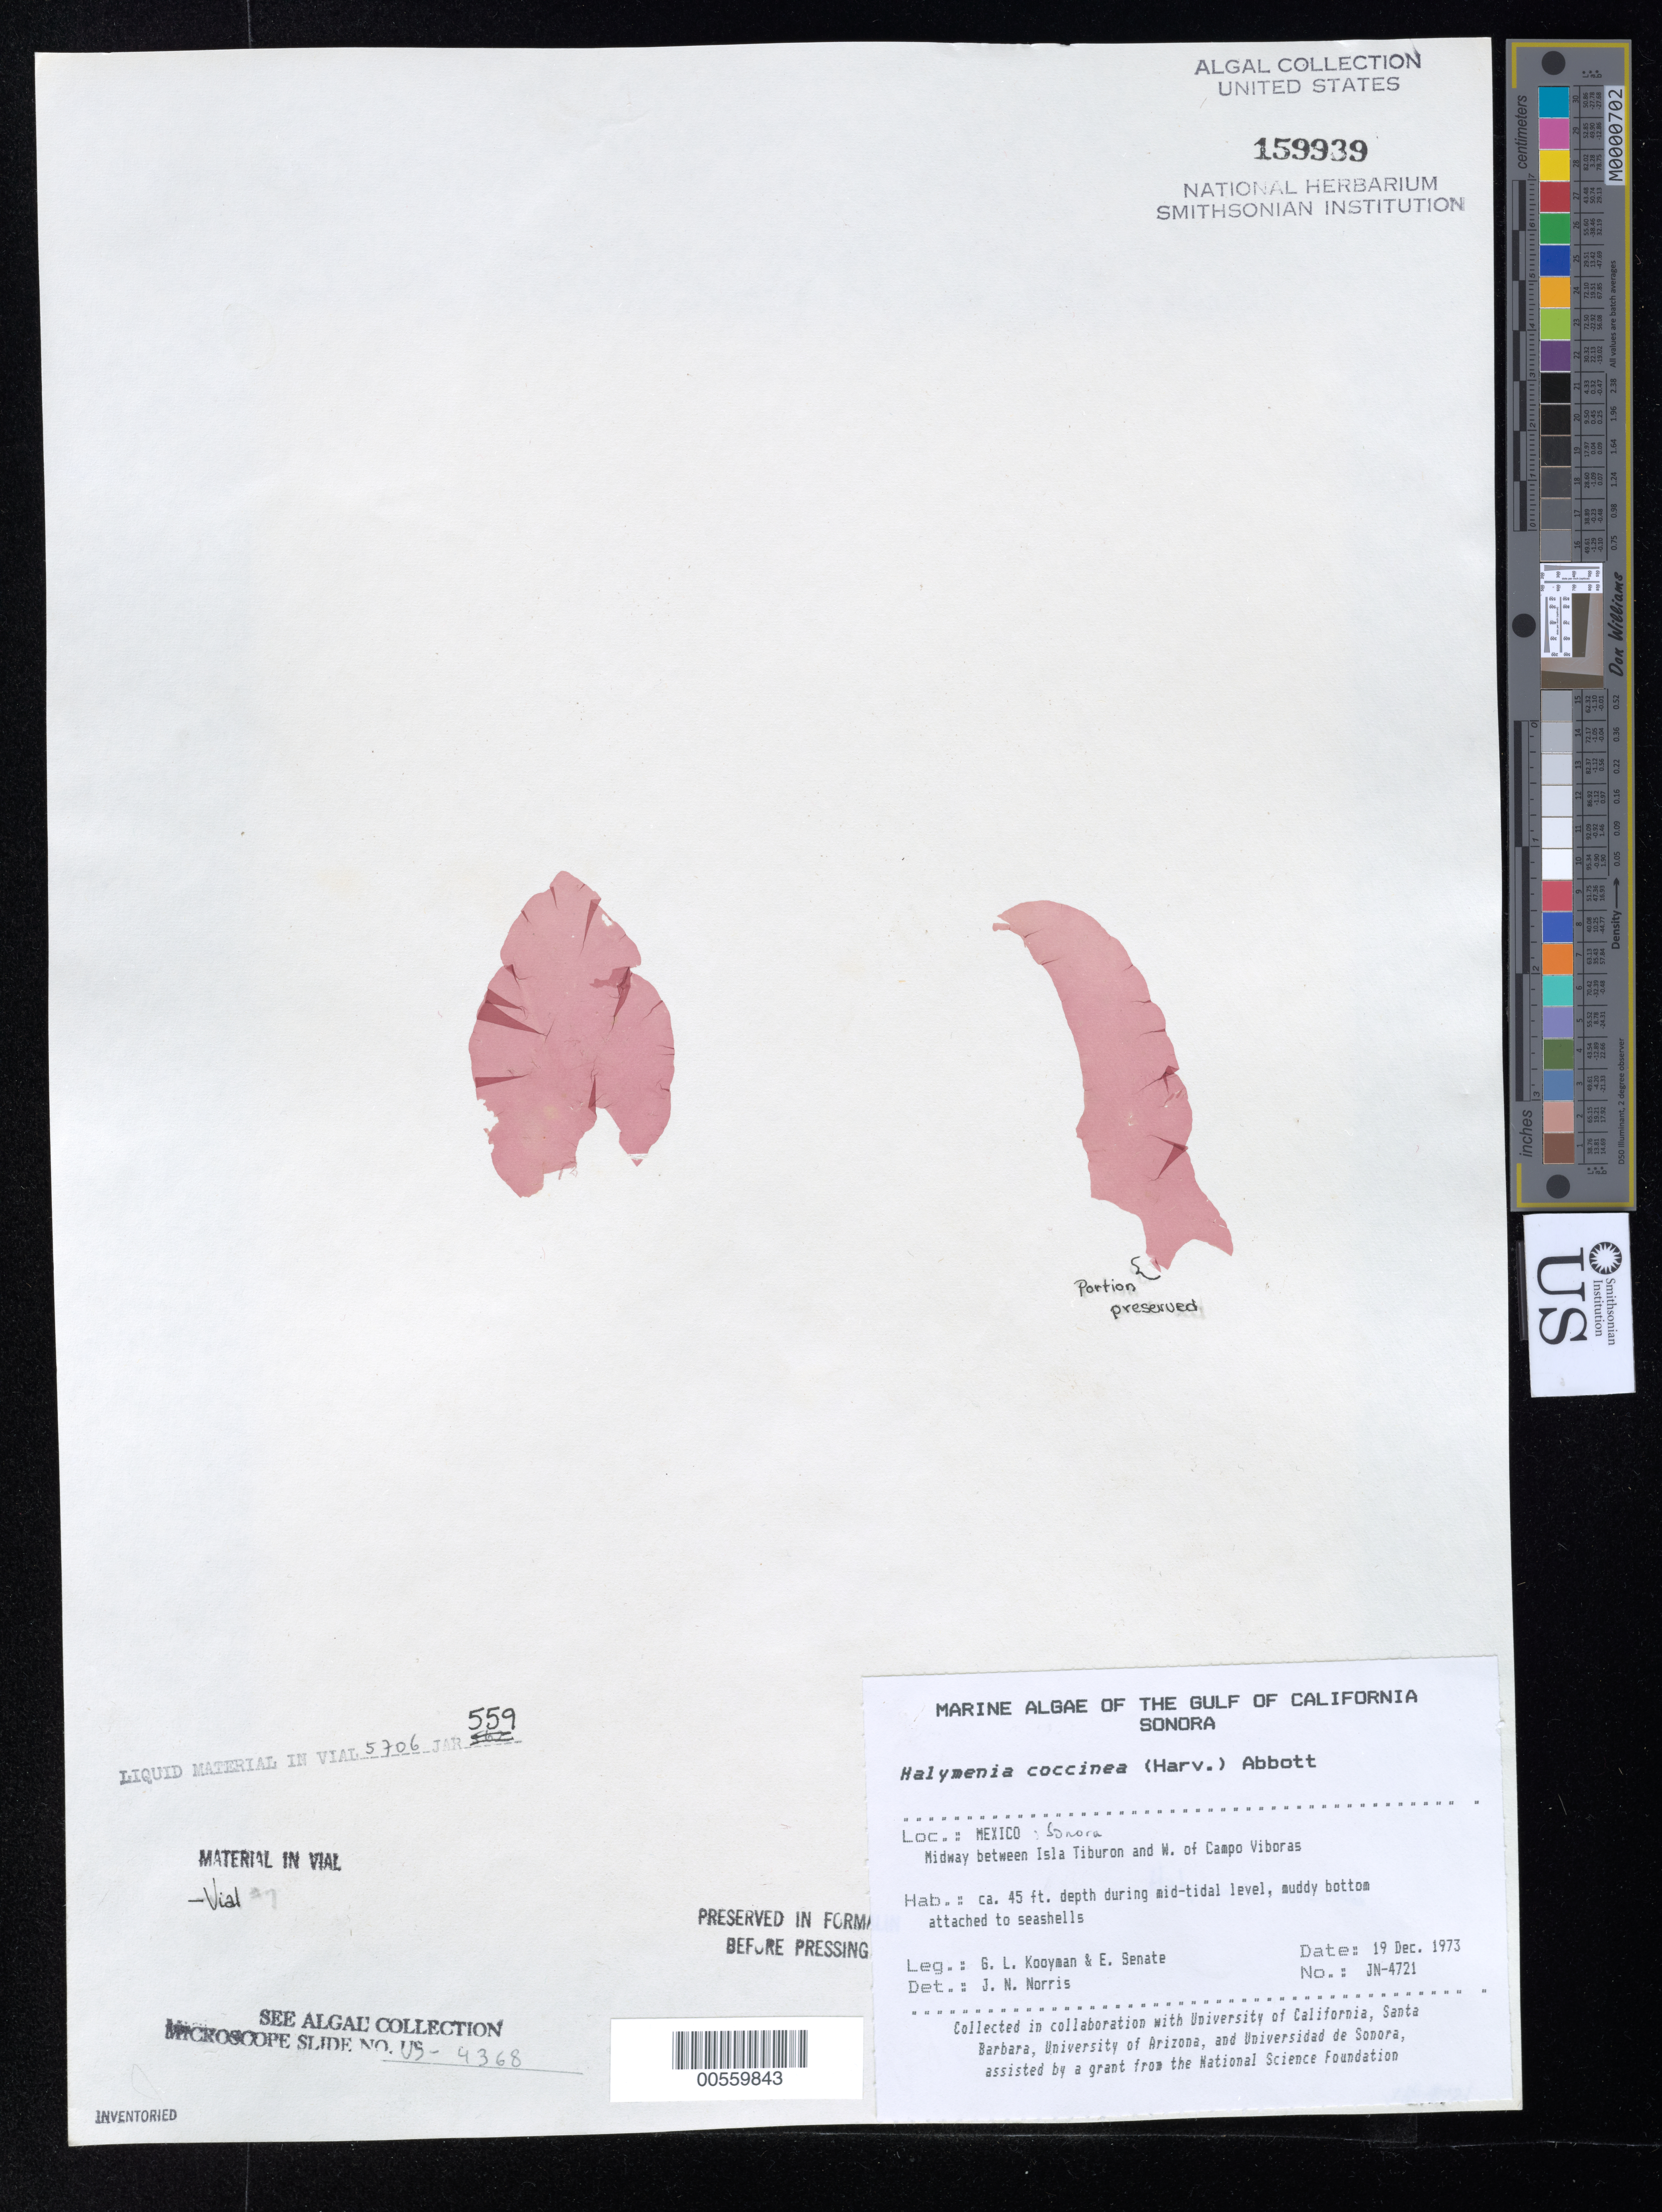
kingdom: Plantae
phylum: Rhodophyta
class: Florideophyceae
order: Halymeniales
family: Halymeniaceae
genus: Halymenia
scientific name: Halymenia coccinea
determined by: Norris, James N.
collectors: G. Kooyman & E. Sennett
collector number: Jn-4721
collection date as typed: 19 Dec 1973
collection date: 1973-12-19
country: Mexico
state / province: Sonora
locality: West of Campo Vibroras, near Isla Tiburon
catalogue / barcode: US 159939